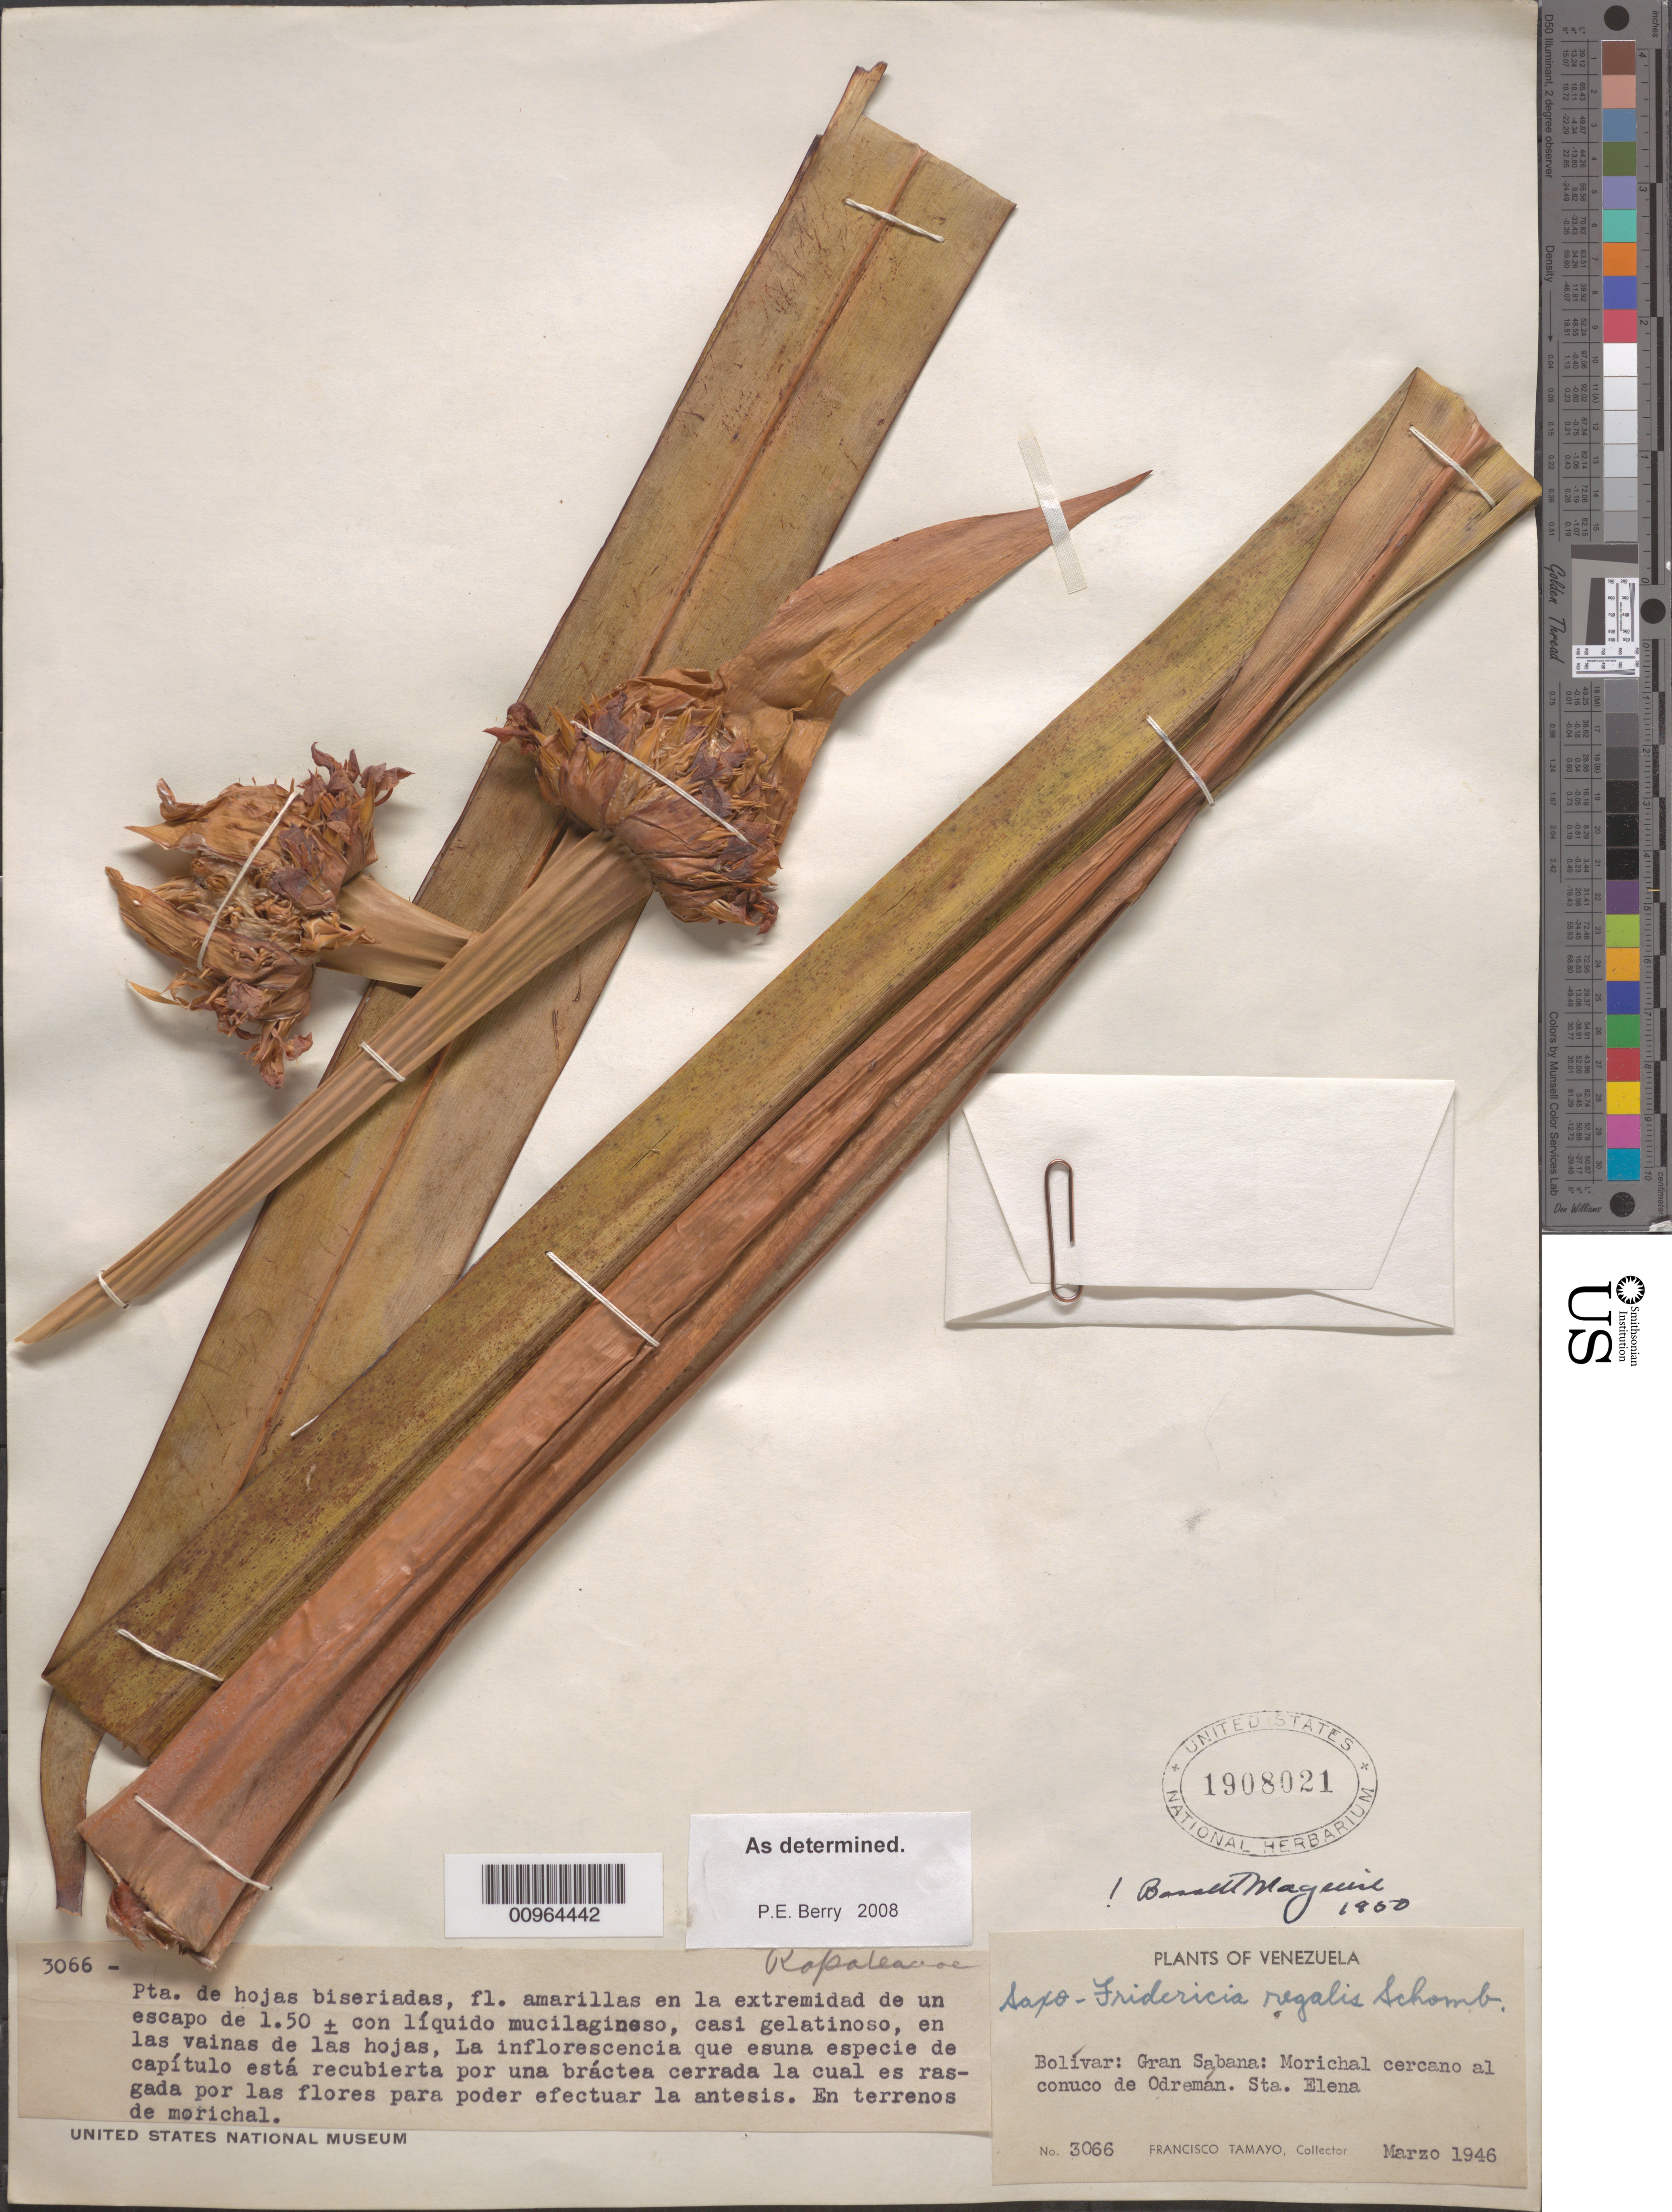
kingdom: Plantae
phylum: Tracheophyta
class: Liliopsida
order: Poales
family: Rapateaceae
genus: Saxofridericia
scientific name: Saxofridericia regalis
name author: R.H. Schomb.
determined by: Berry, P. E., (WIS), University of Wisconsin - Madison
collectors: F. Tamayo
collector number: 3066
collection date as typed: Mar-46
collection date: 1946-03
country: Venezuela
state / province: Bolívar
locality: Gran Sabana, Sta. Elena, Conuco de Odremán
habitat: Terrenos de morichal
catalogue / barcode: US 1908021